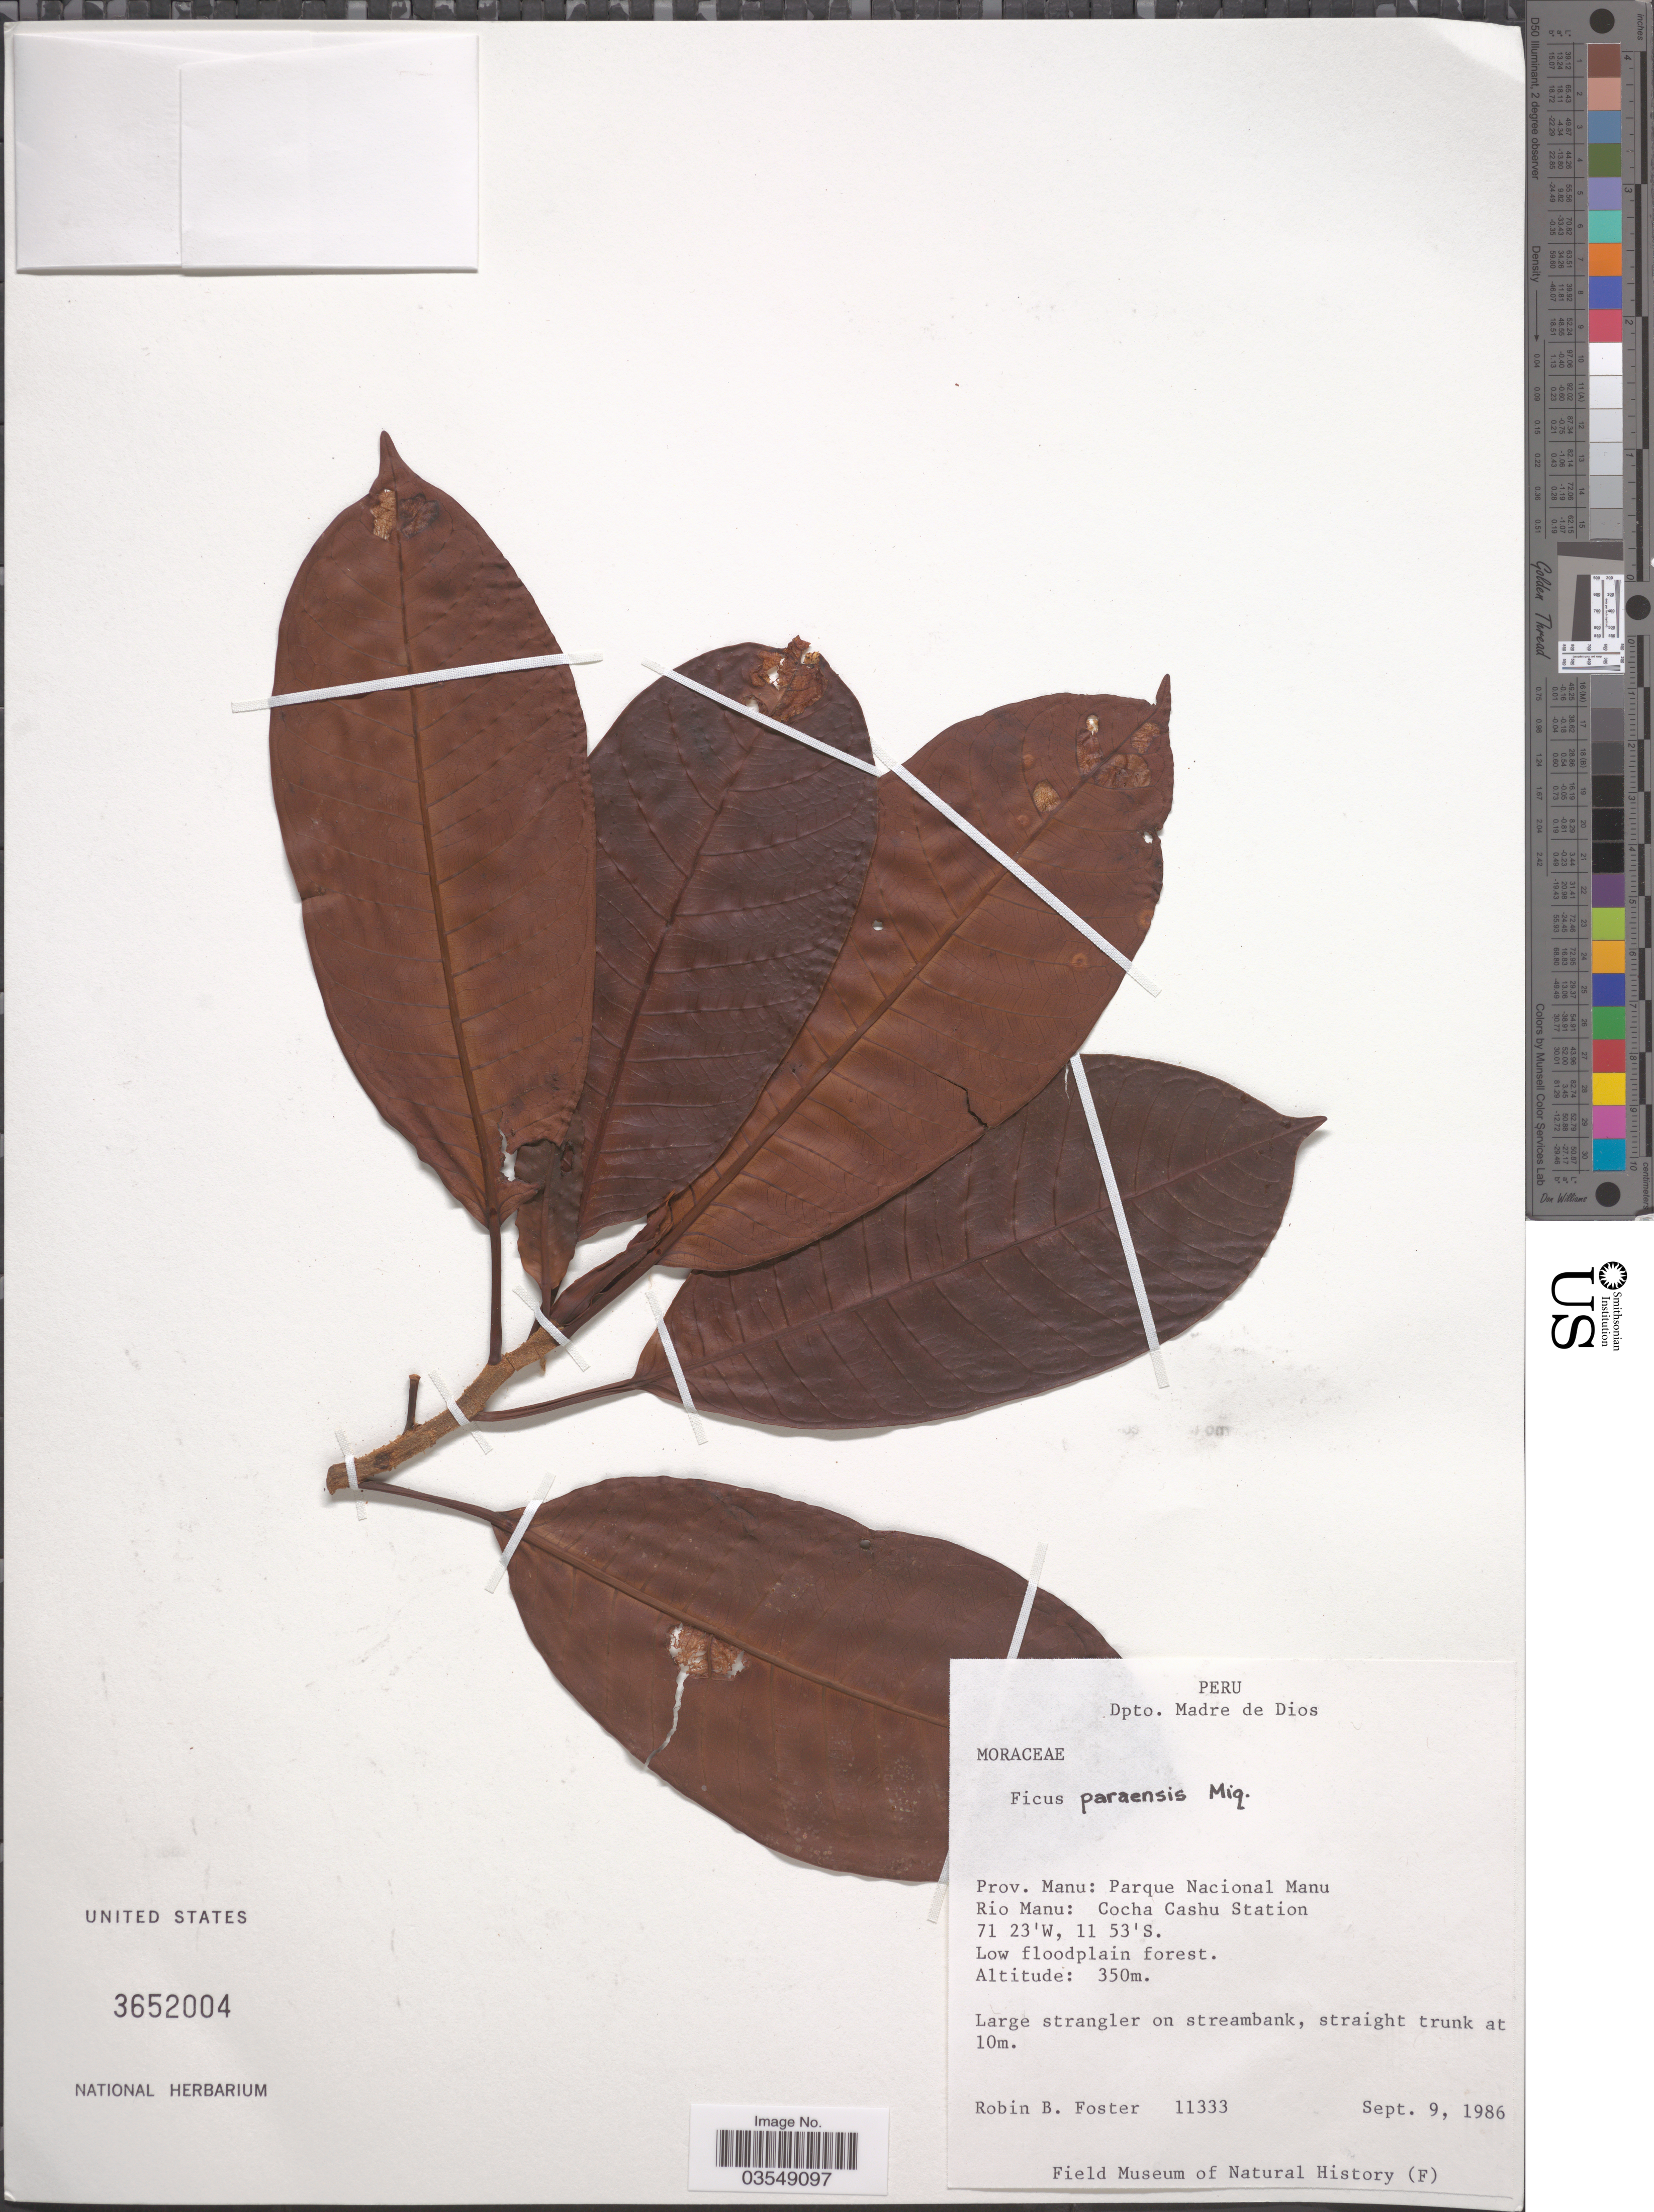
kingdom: Plantae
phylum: Tracheophyta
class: Magnoliopsida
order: Rosales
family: Moraceae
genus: Ficus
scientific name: Ficus paraensis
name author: (Miq.) Miq.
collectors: R. B. Foster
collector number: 11333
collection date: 1986-09-09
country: Peru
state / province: Madre de Dios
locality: Dpto. Madre de Dios. Prov. Manu: Parque Nacional Manu. Rio Manu: Cocha Cashu Station.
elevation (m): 350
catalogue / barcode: US 3652004